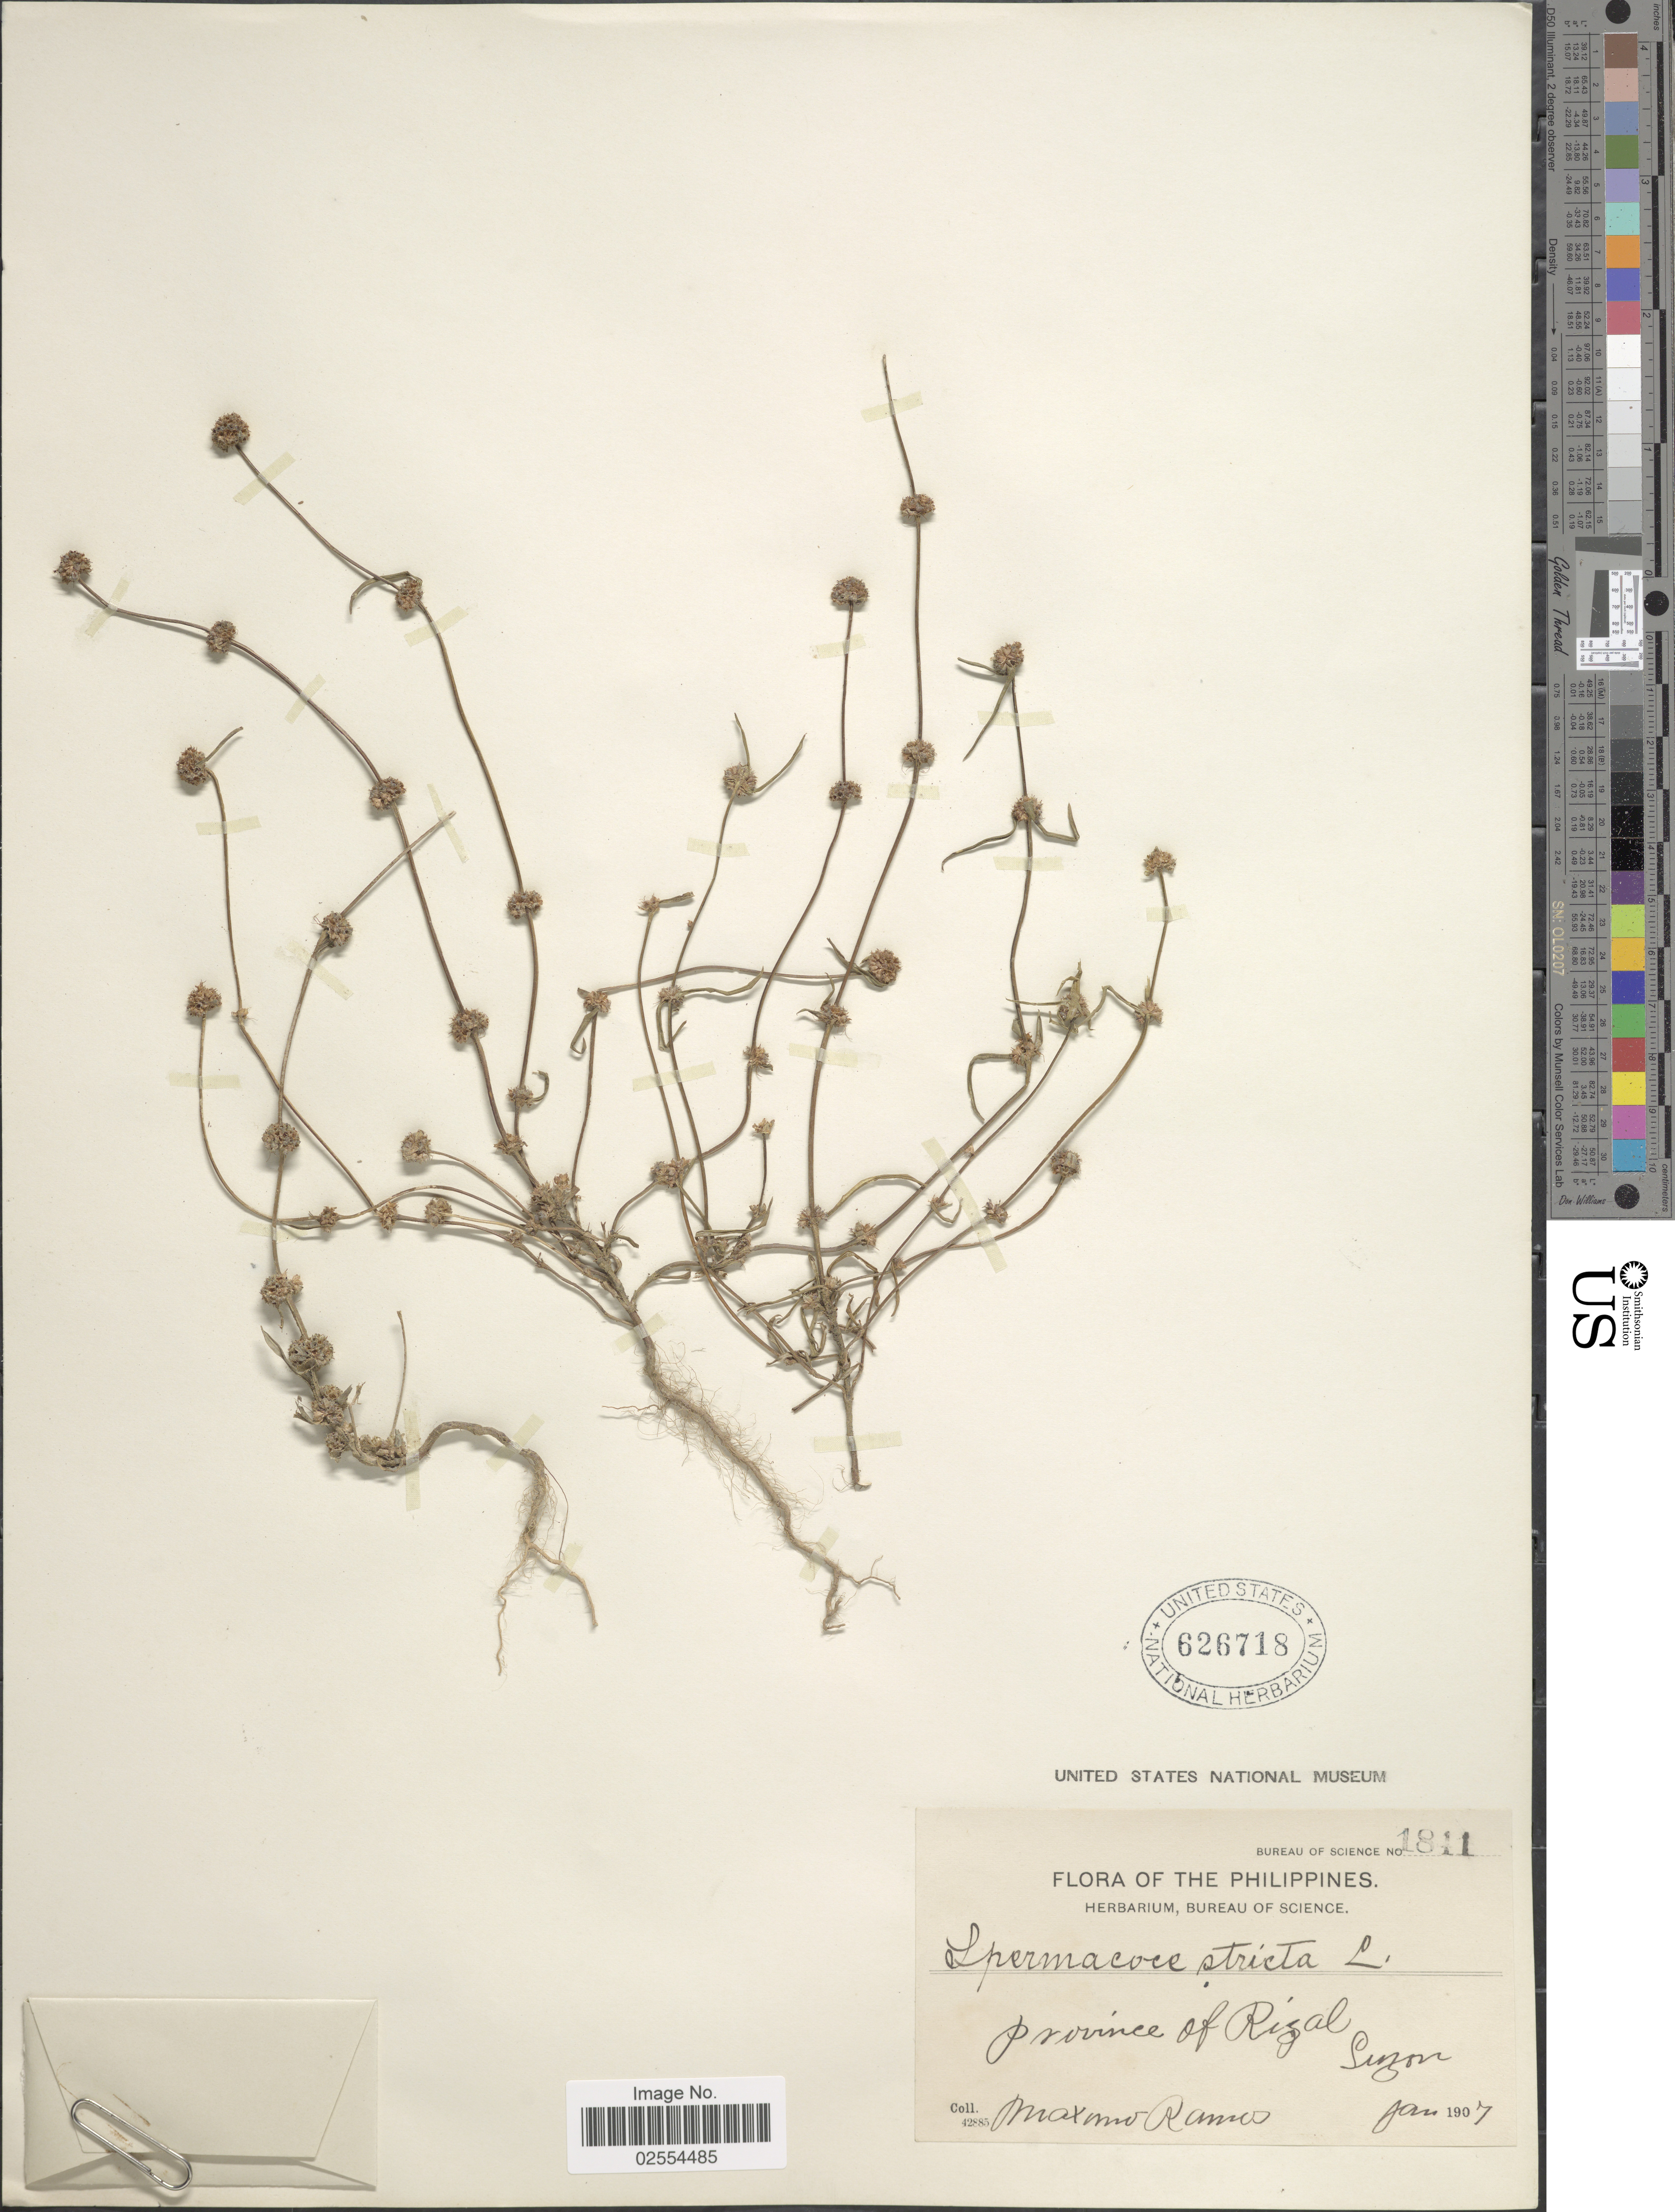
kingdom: Plantae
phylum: Tracheophyta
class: Magnoliopsida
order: Gentianales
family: Rubiaceae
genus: Spermacoce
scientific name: Spermacoce stricta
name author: L. f.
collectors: M. Ramos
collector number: Bureau of Science 1841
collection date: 1907-01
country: Philippines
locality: Province of Rizal, Luzon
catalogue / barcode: US 626718